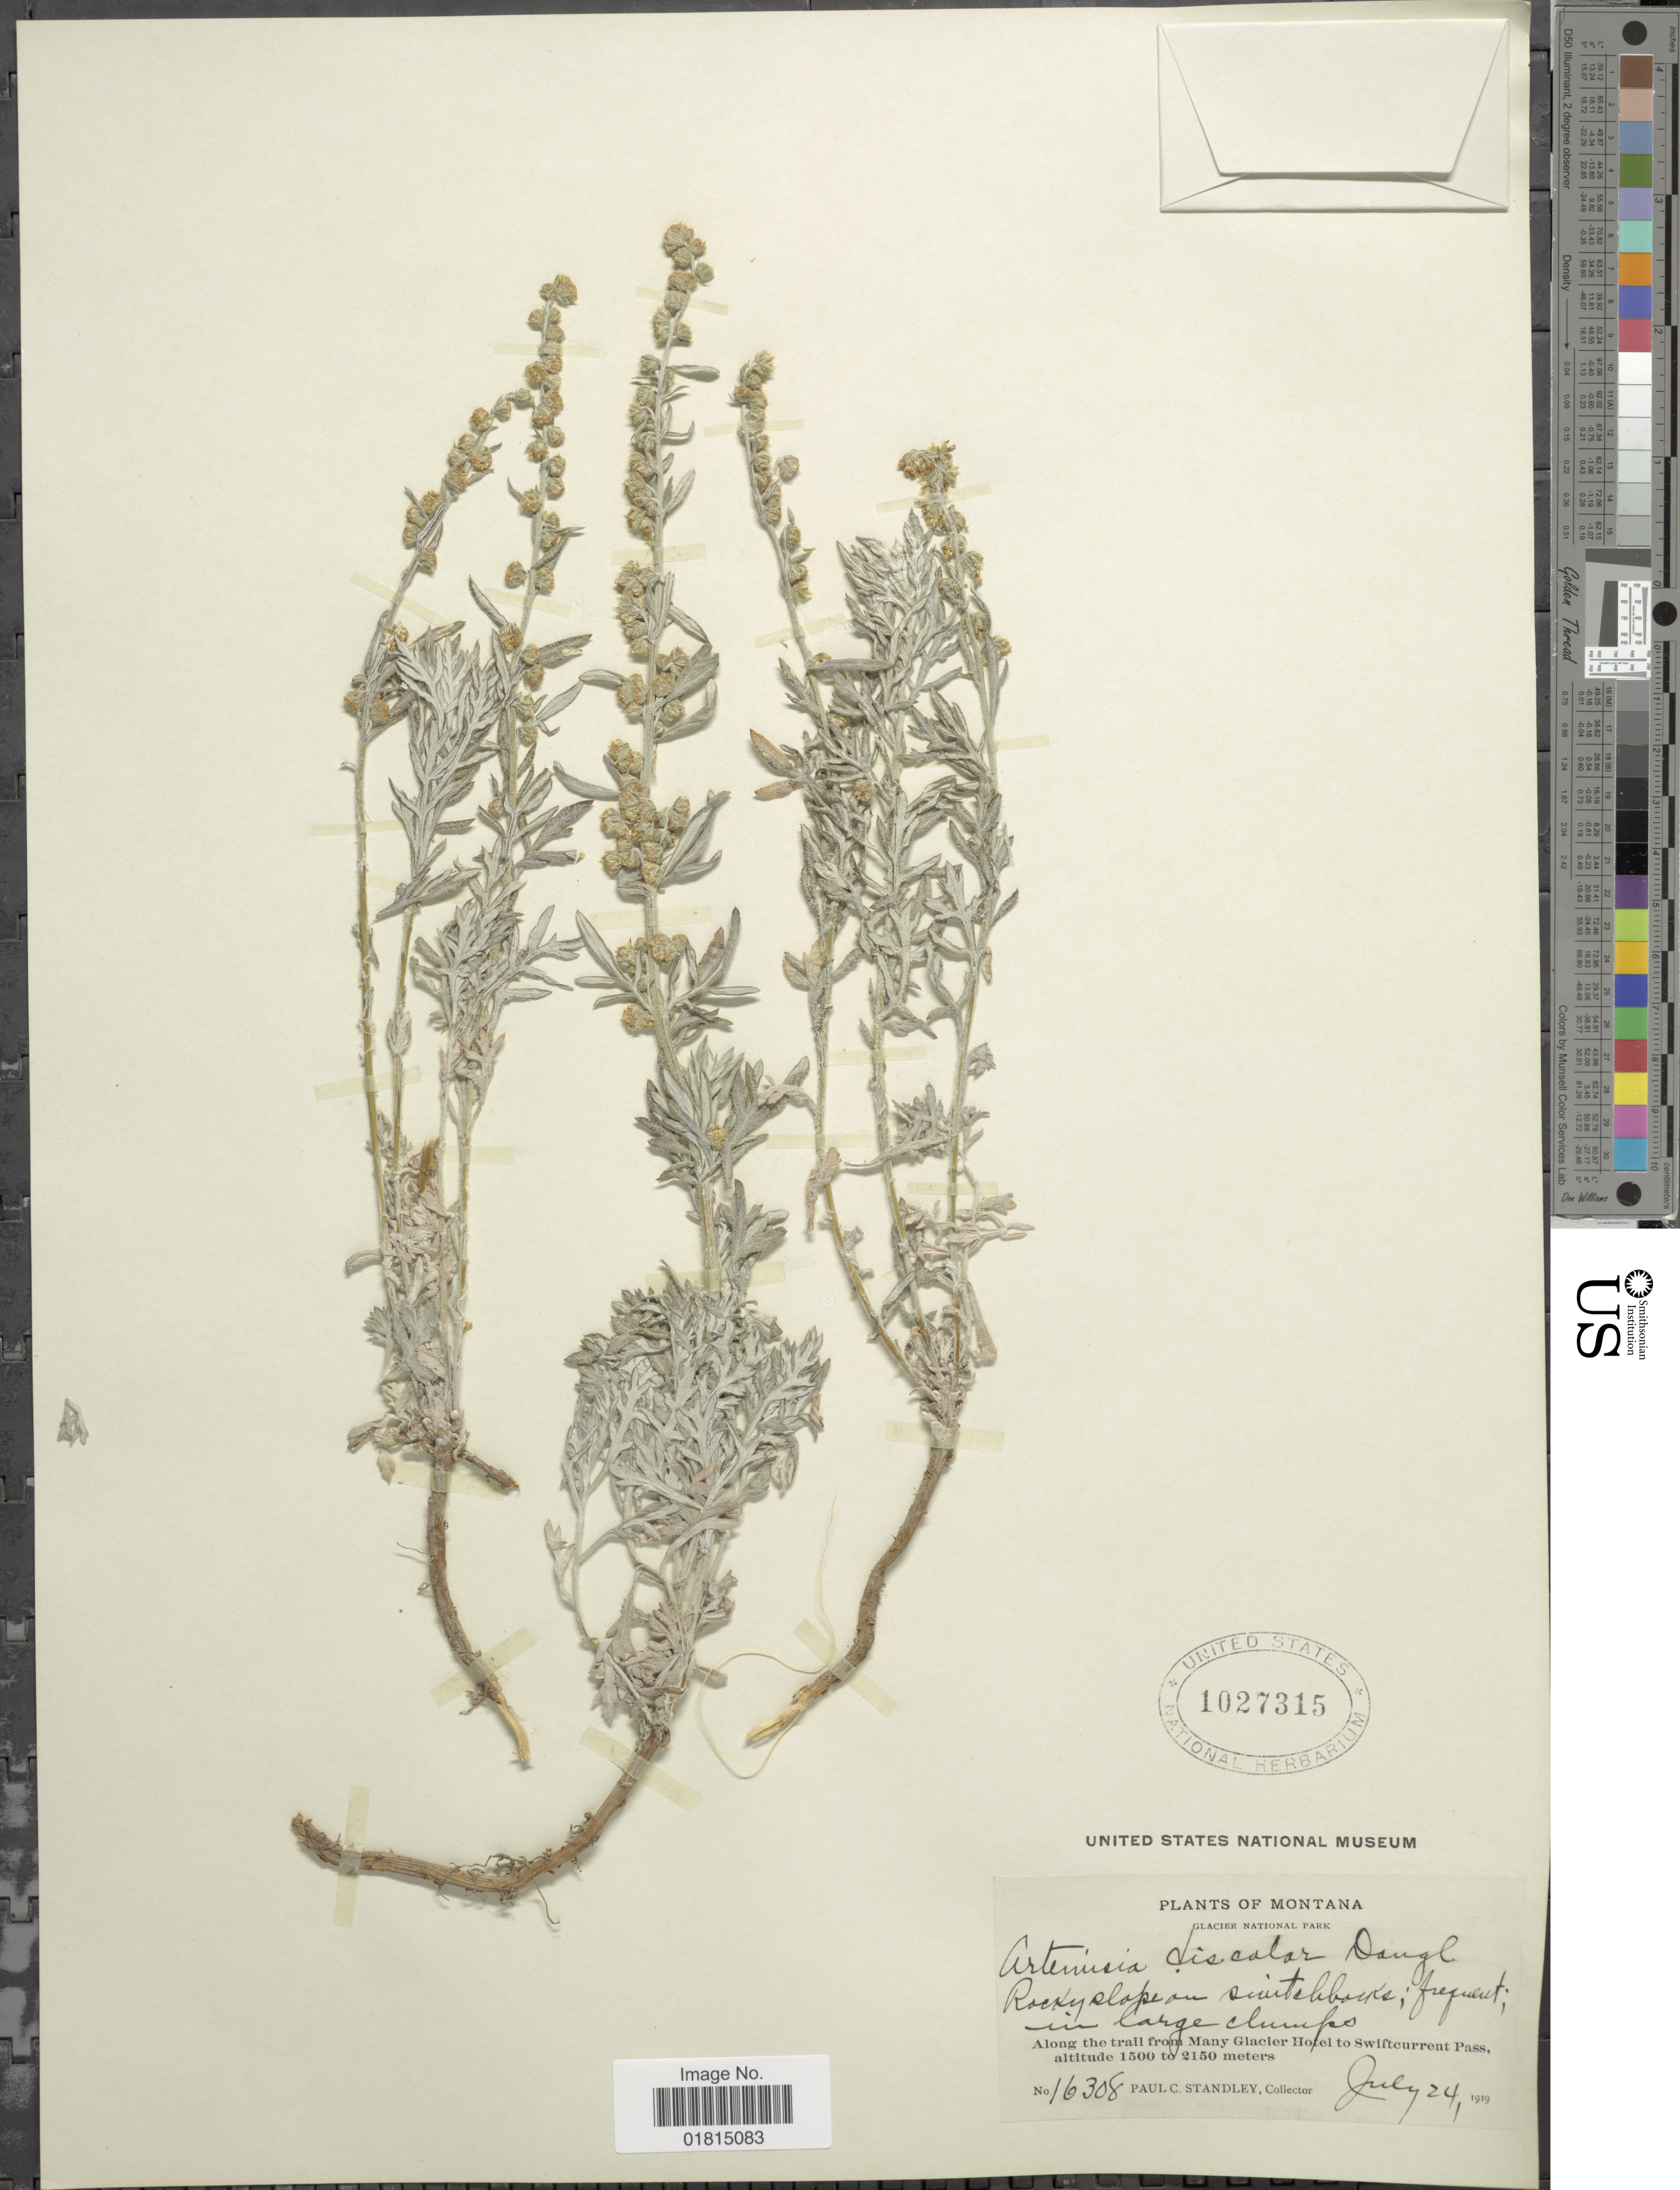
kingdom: Plantae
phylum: Tracheophyta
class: Magnoliopsida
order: Asterales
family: Asteraceae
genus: Artemisia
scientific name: Artemisia discolor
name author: Douglas ex DC.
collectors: P. C. Standley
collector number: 16308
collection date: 1919-07-24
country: United States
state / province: Montana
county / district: Glacier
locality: Glacier National Park. along the trail from Many Glacier Hotel to Swiftcurrent Pass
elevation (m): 1500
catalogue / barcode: US 1027315